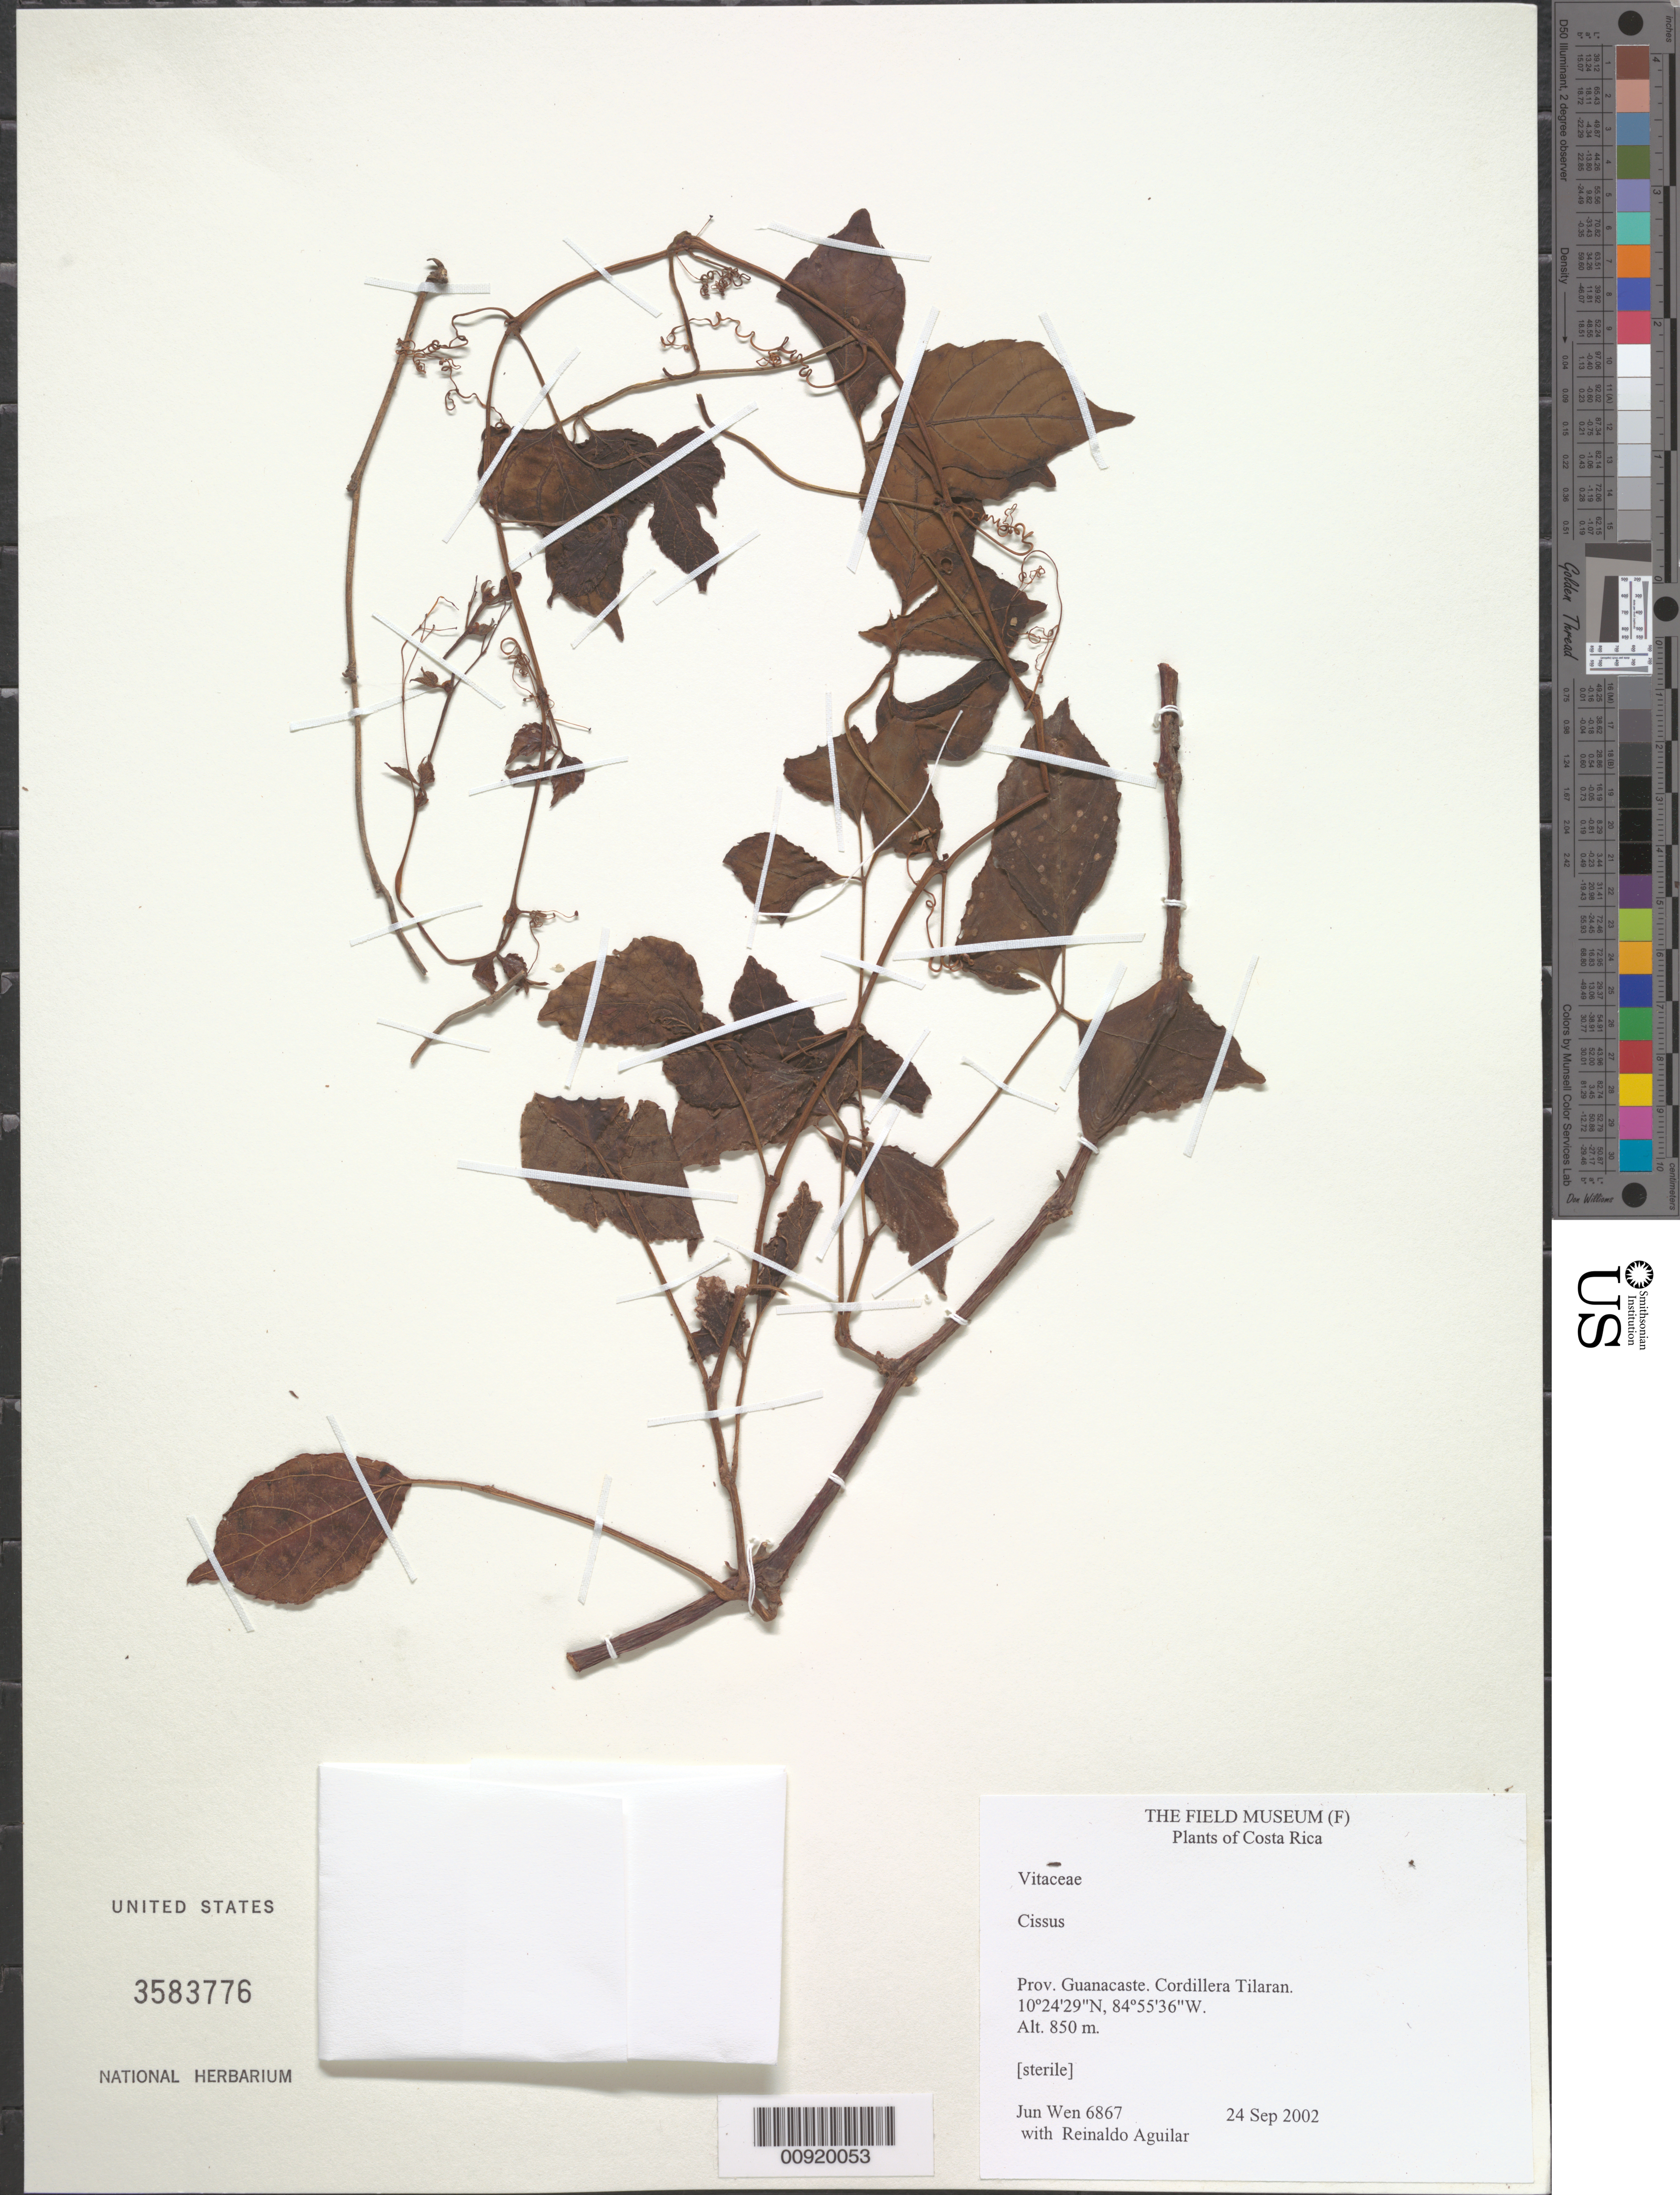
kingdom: Plantae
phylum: Tracheophyta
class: Magnoliopsida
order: Vitales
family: Vitaceae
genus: Cissus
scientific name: Cissus sp.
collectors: J. Wen & R. Aguilar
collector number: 6867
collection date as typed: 24 Sep 2002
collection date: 2002-09-24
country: Costa Rica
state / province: Guanacaste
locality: Cordillera Tilaran.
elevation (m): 850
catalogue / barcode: US 3583776